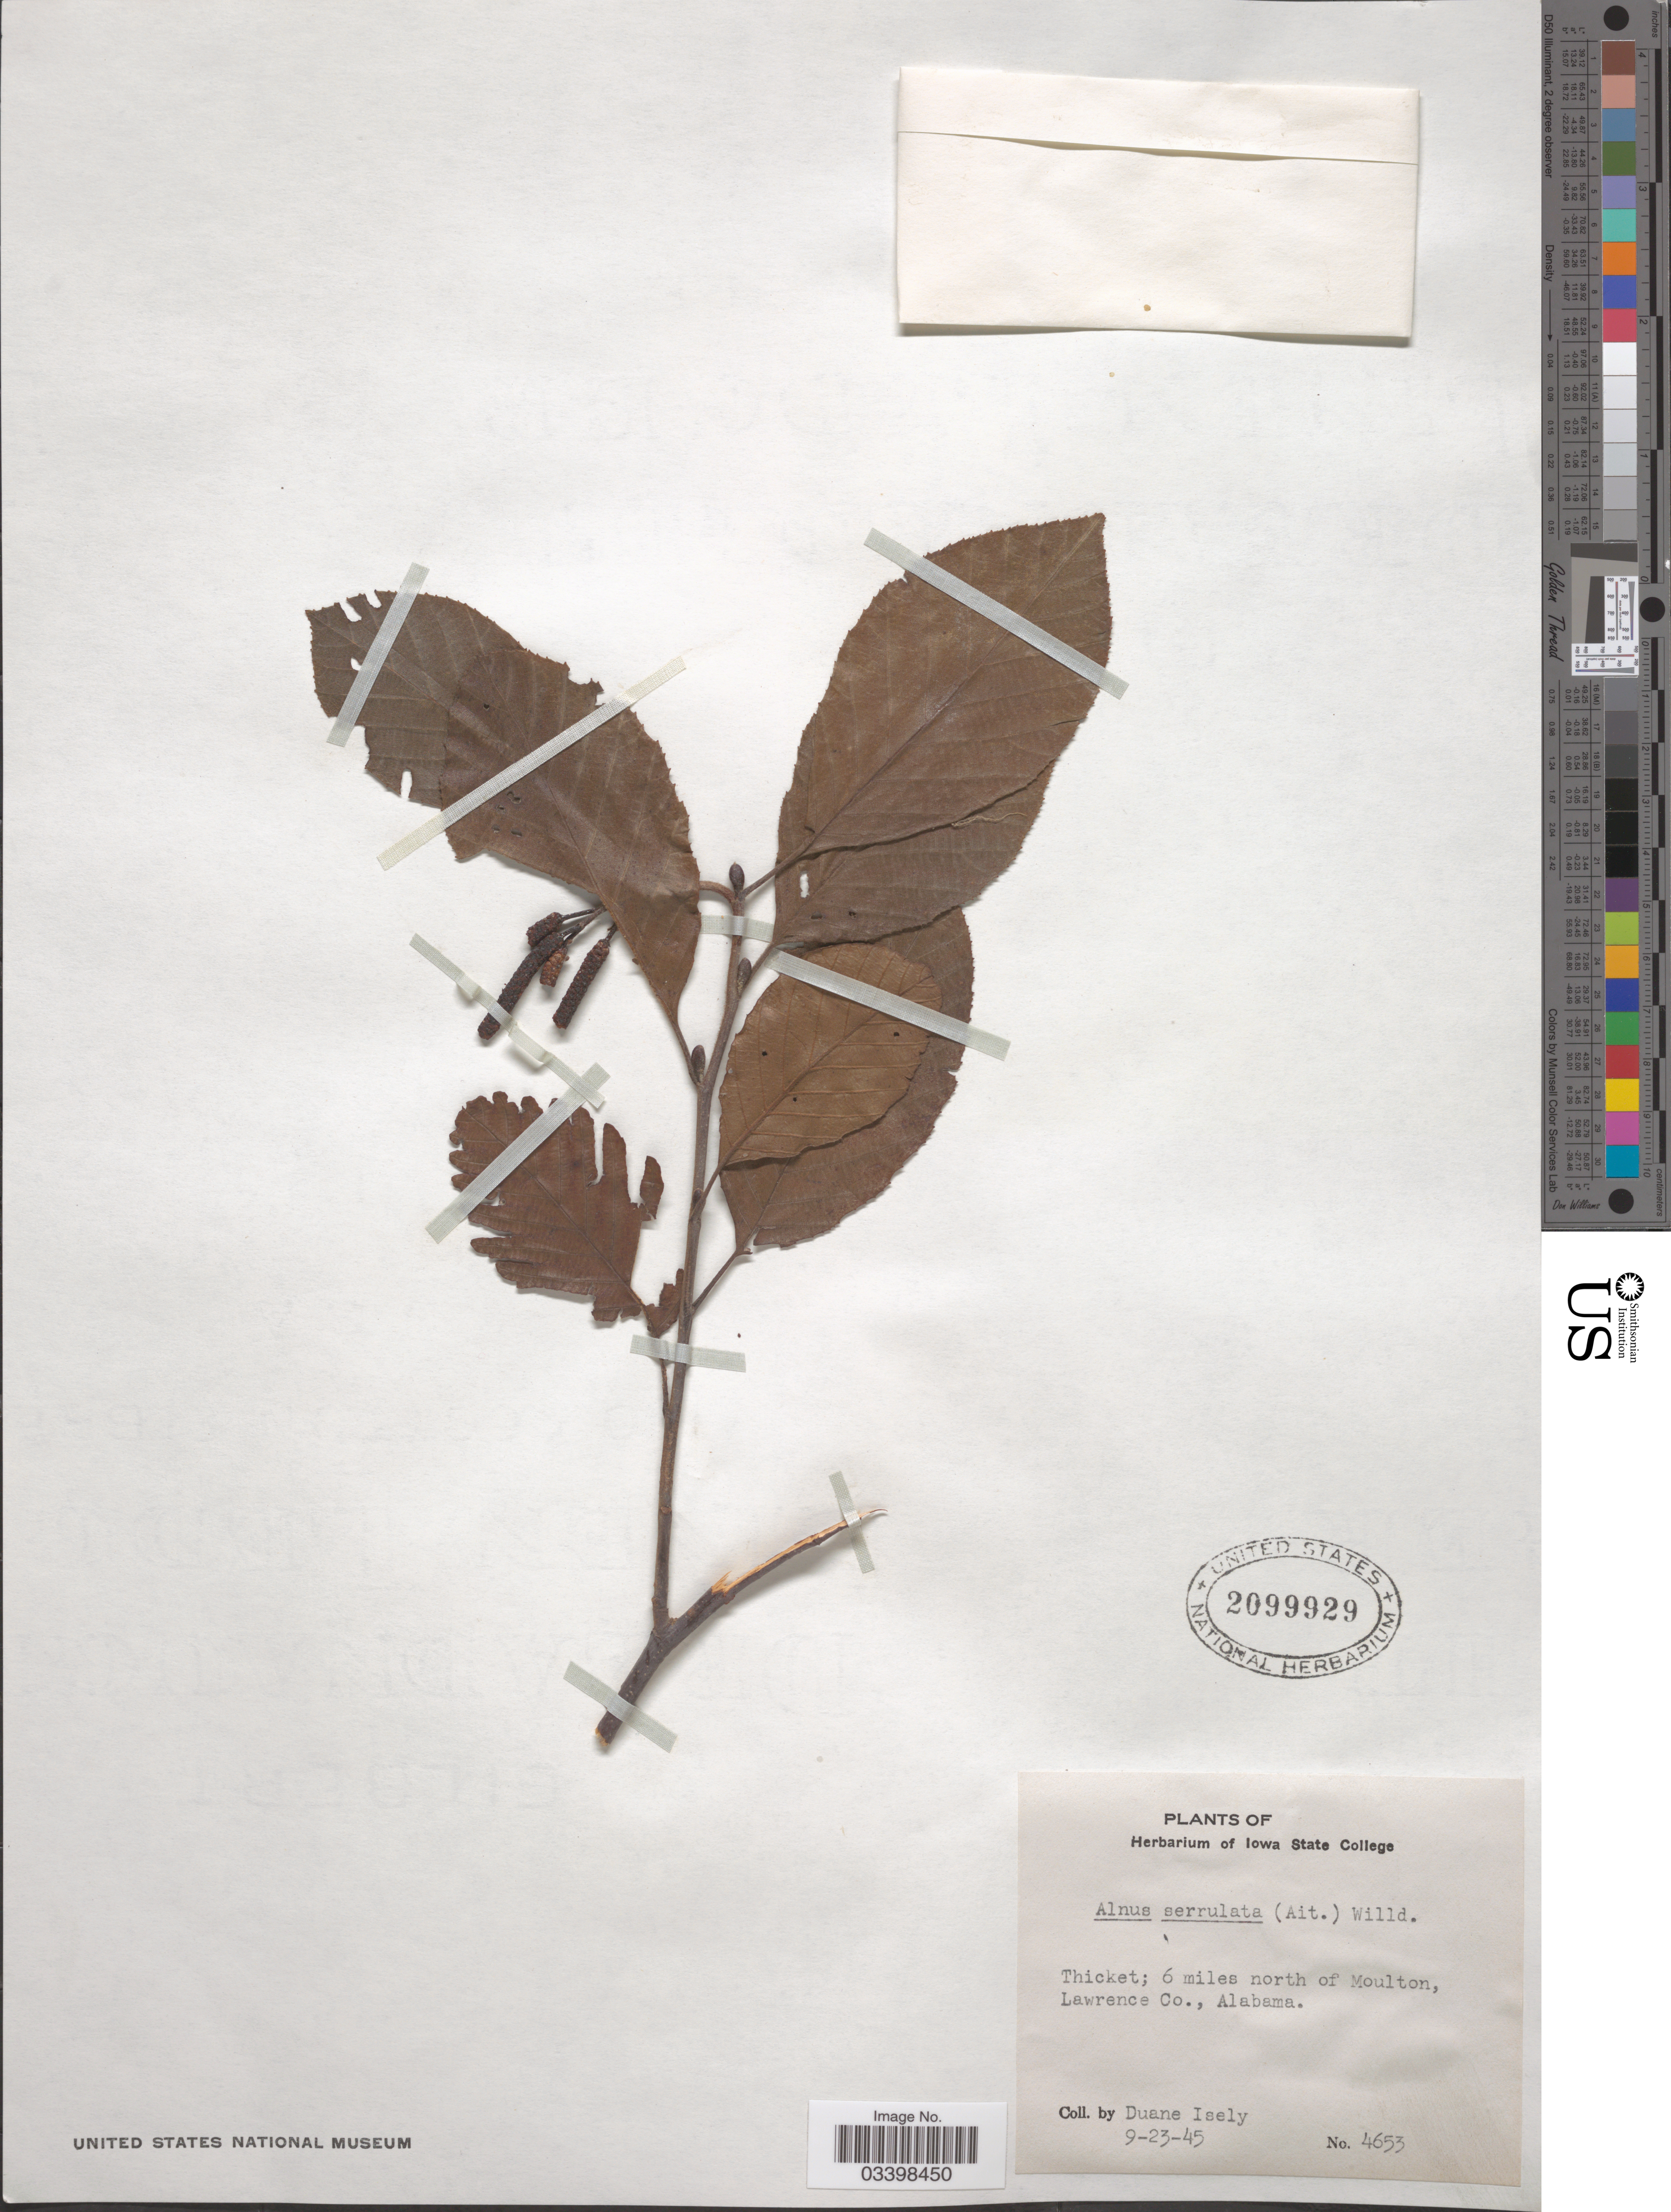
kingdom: Plantae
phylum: Tracheophyta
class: Magnoliopsida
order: Fagales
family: Betulaceae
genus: Alnus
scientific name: Alnus serrulata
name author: (Aiton) Willd.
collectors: D. Isely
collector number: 4653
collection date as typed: Transcribed d/m/y: 23/9/45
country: United States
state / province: Alabama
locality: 6 miles north of Moulton, Lawrence Co.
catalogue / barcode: US 2099929